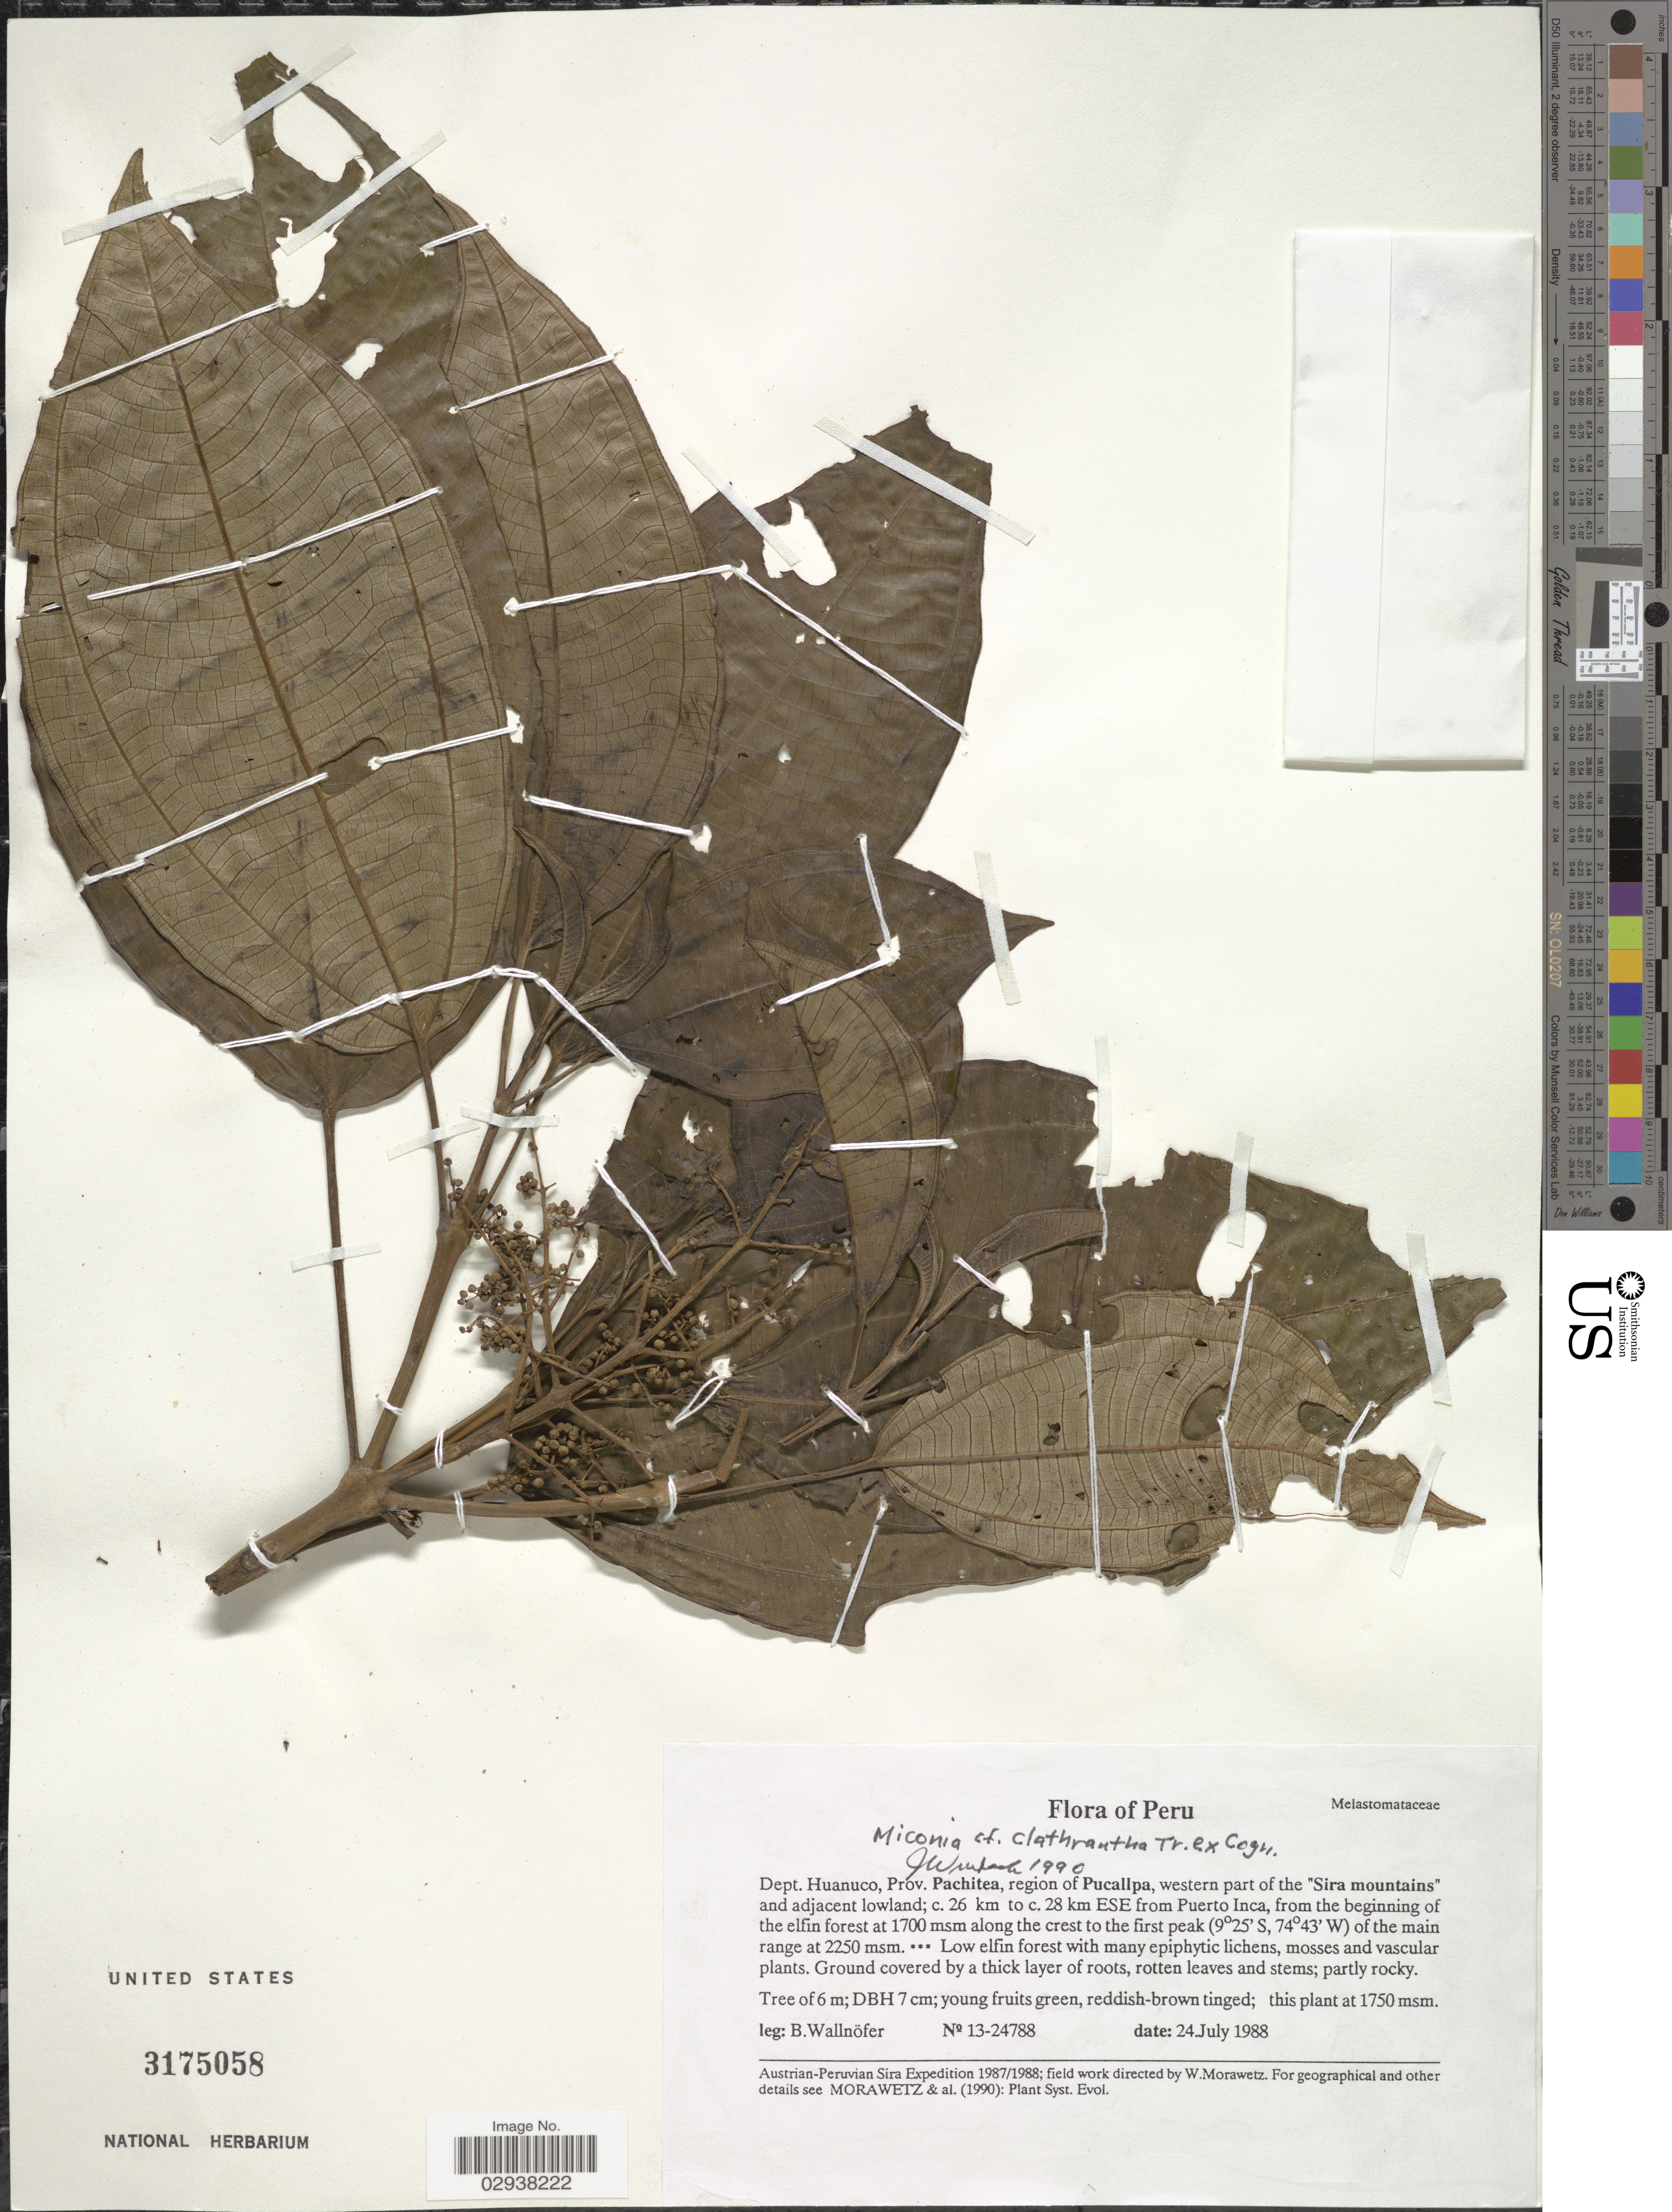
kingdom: Plantae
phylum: Tracheophyta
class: Magnoliopsida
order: Myrtales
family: Melastomataceae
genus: Miconia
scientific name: Miconia clathrantha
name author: Triana ex Cogn. in A. DC.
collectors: B. Wallnöfer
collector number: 13-24788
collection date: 1988-07-24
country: Peru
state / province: Huánuco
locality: Dept. Huanuco, Prov. Pachitea, region of Pucallpa, western part of the "Sira mountains" and adjacent lowland; c. 26 km to c. 28 km ESE from Puerto Inca, from the beginning of the elfin forest along the crest to the first peak of the main range.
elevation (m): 1750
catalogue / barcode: US 3175058